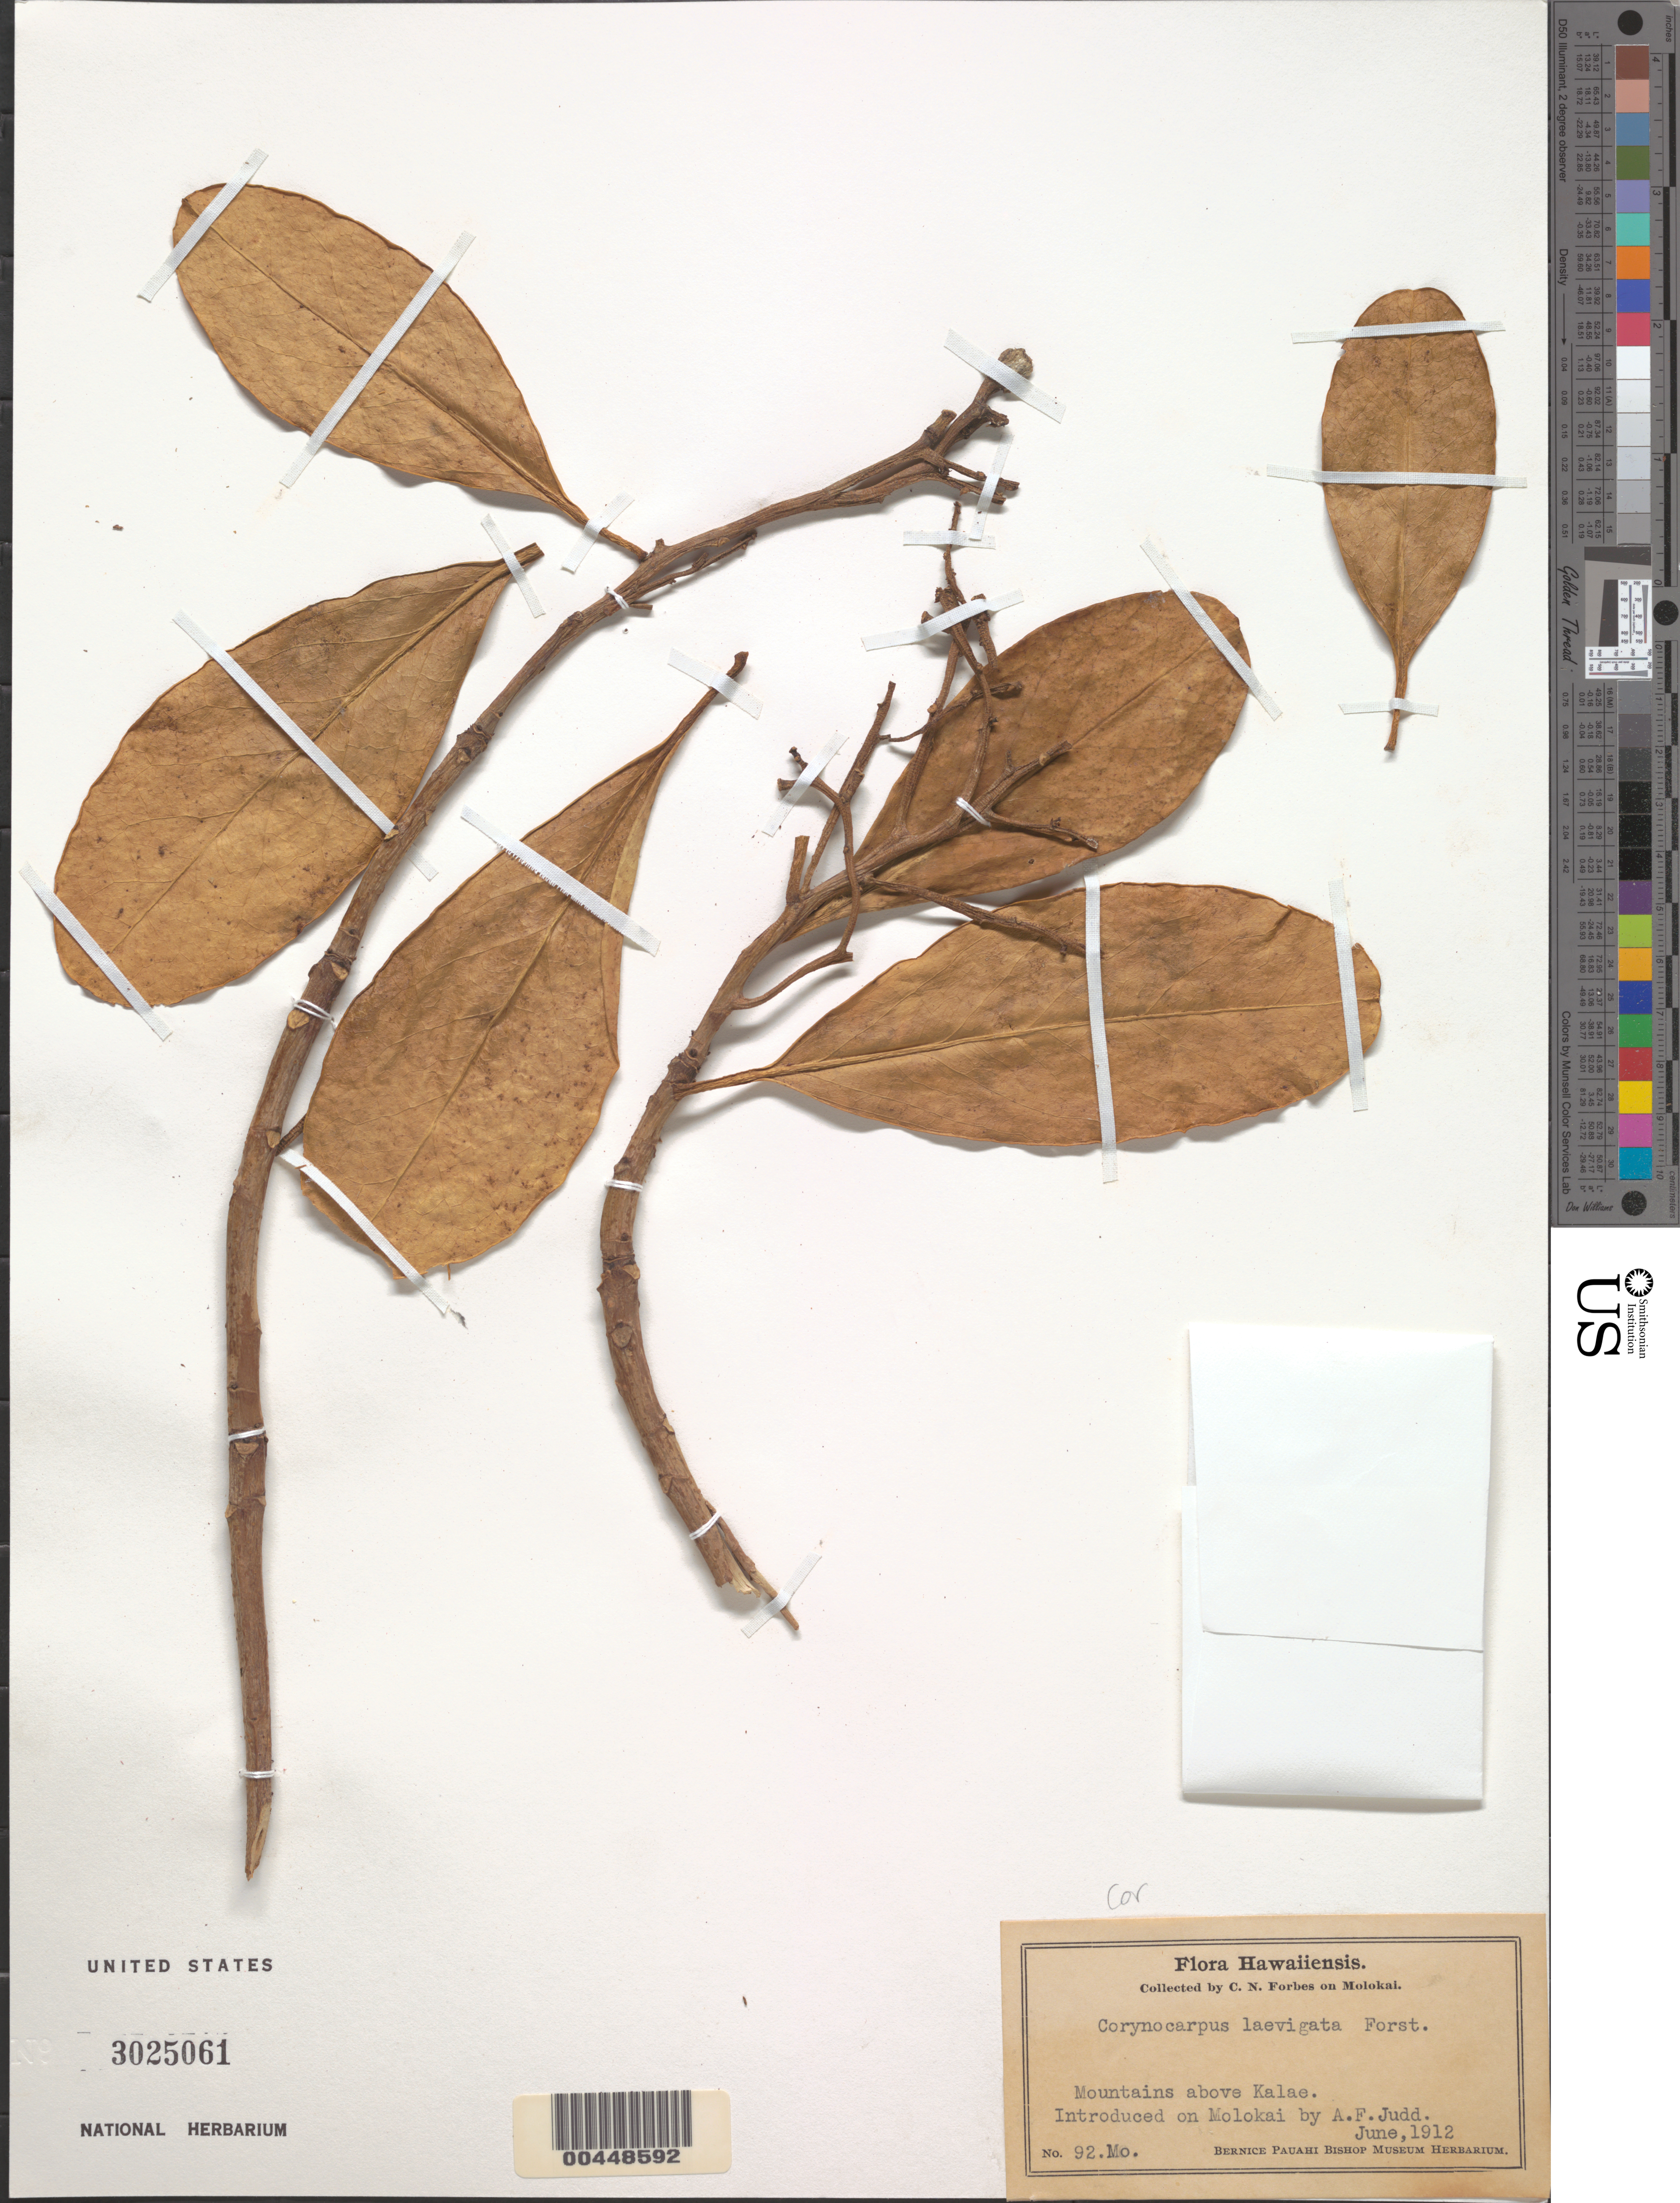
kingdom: Plantae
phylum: Tracheophyta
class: Magnoliopsida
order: Cucurbitales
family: Corynocarpaceae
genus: Corynocarpus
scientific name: Corynocarpus laevigatus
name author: J.R. Forst. & G. Forst.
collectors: C. N. Forbes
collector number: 92.Mo.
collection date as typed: Jun 1912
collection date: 1912-06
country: United States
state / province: Hawaii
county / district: Maui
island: Moloka'i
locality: Mountains above Kalae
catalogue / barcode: US 3025061